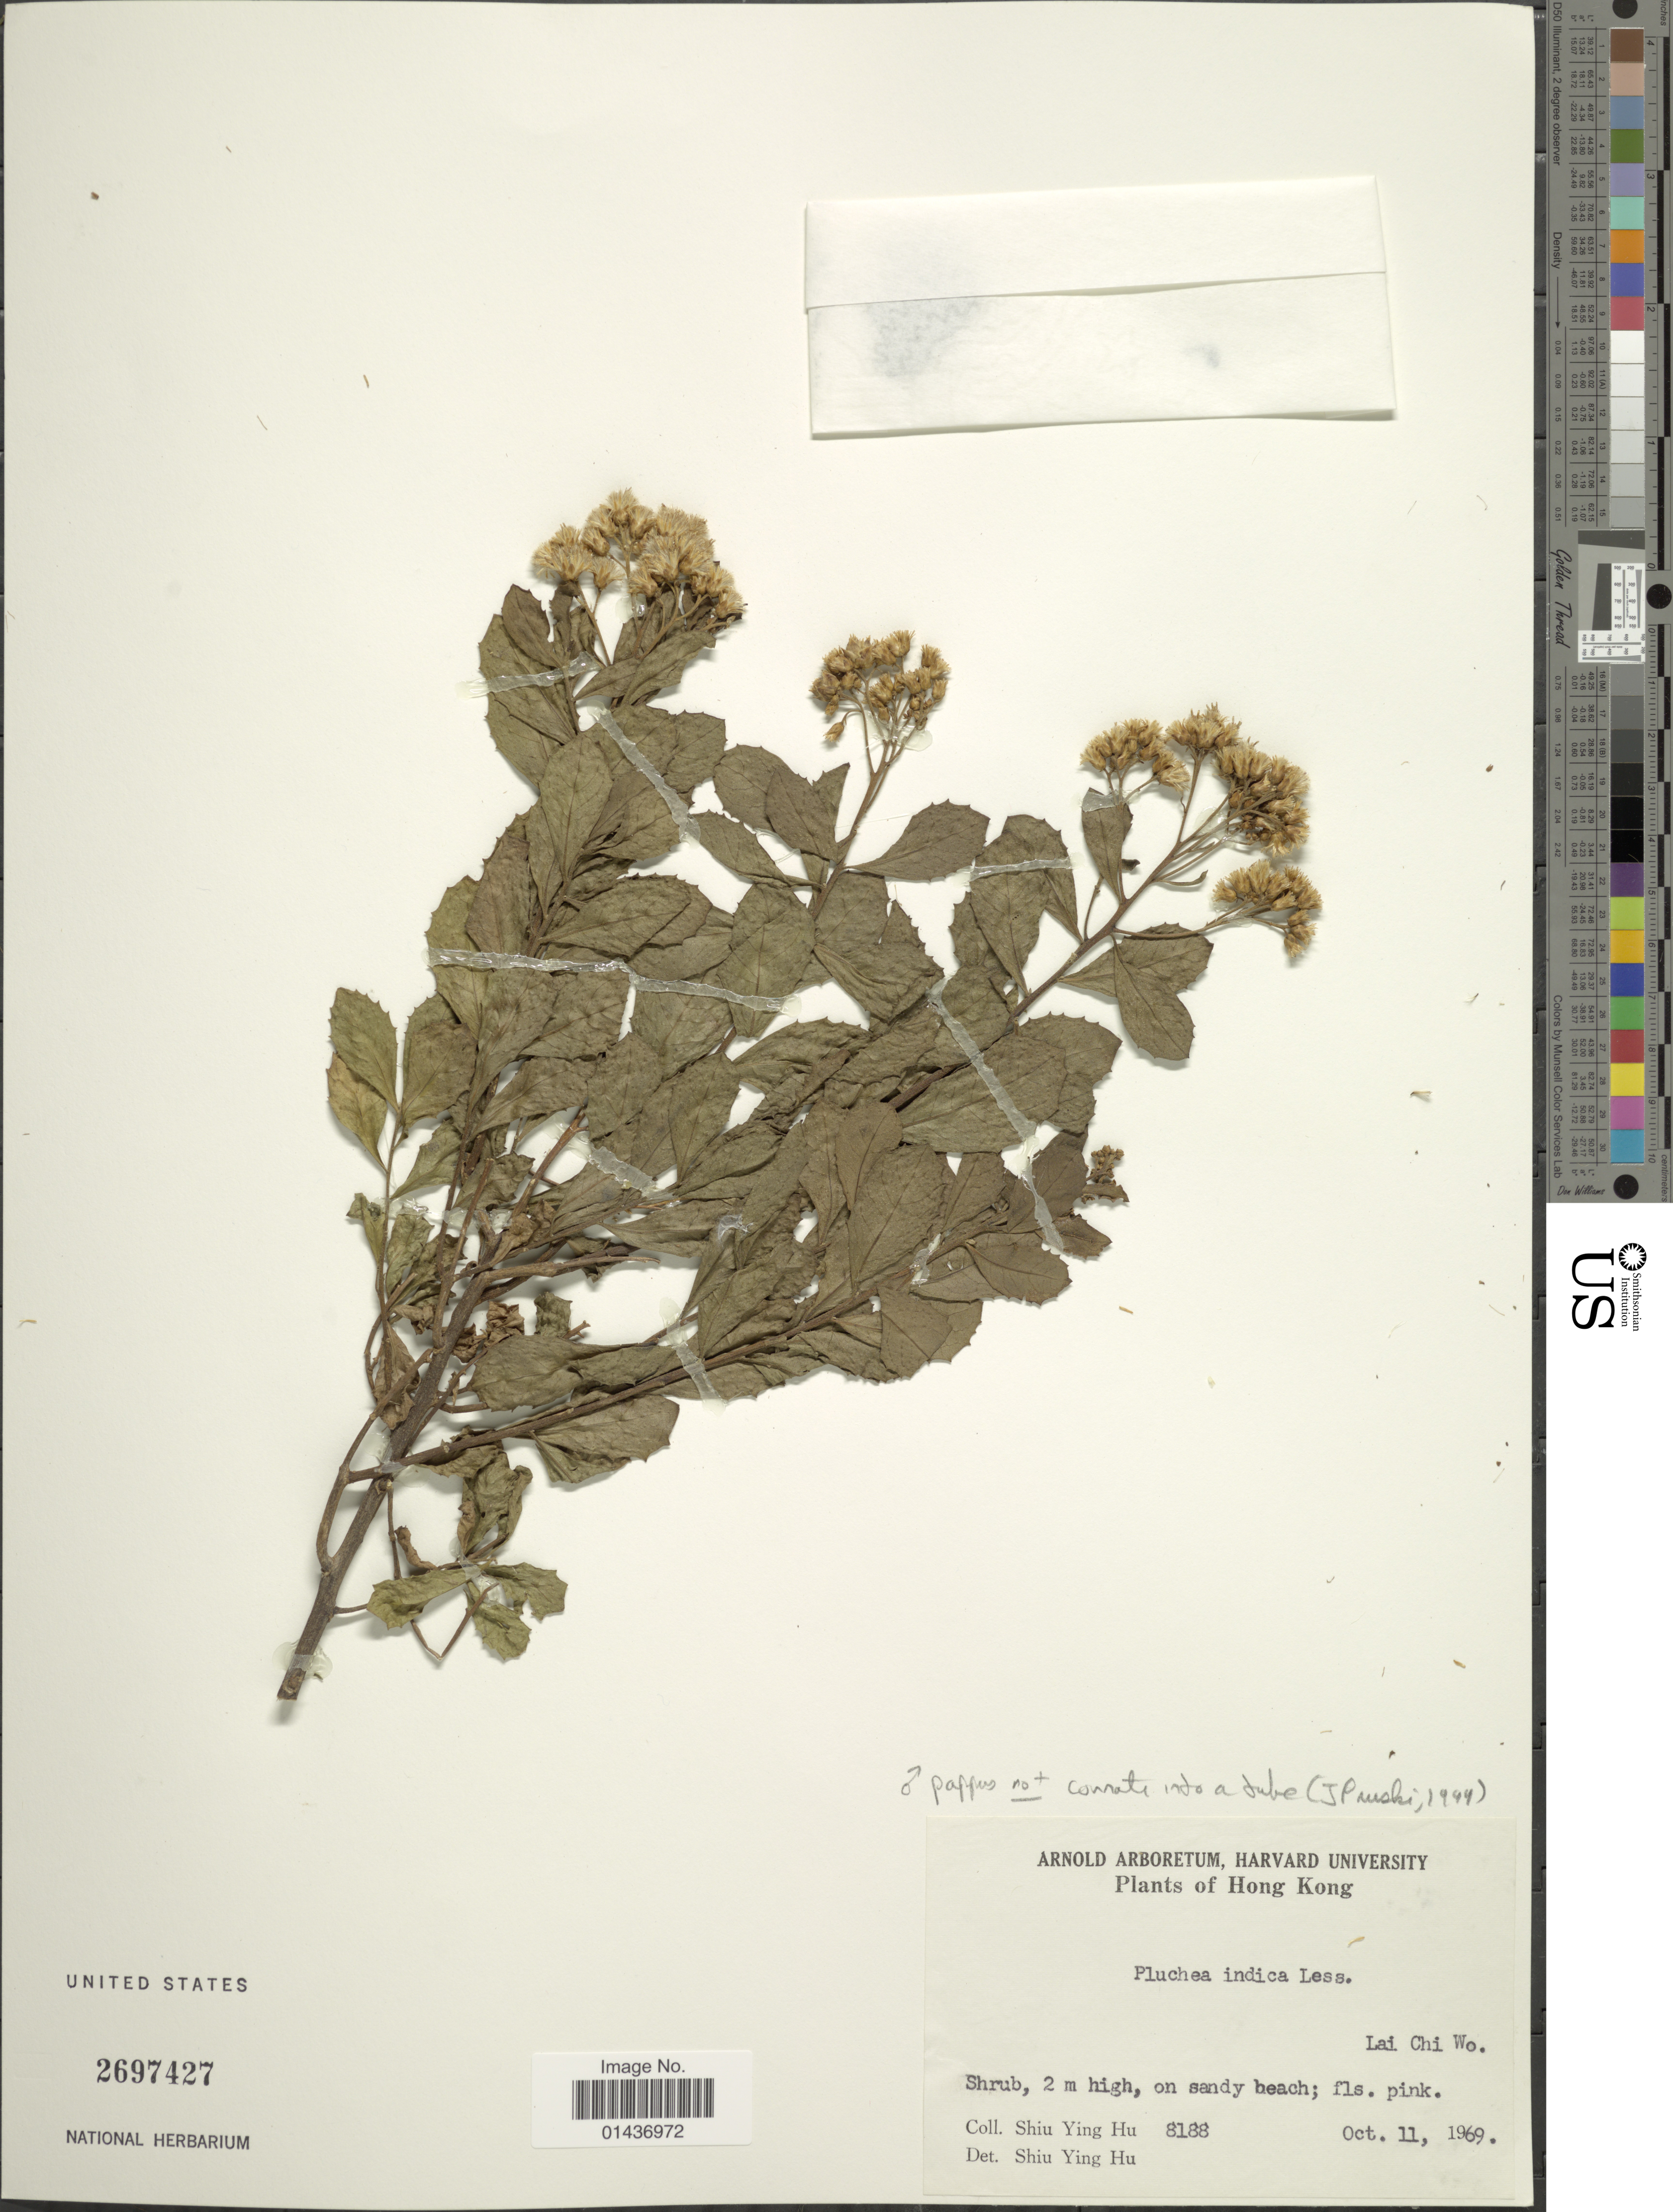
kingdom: Plantae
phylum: Tracheophyta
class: Magnoliopsida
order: Asterales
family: Asteraceae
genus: Pluchea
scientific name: Pluchea indica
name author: (L.) Less.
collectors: S. Y. Hu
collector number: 8188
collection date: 1969-10-11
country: China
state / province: Hong Kong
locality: Hong Kong, Lai Chi Wo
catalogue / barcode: US 2697427